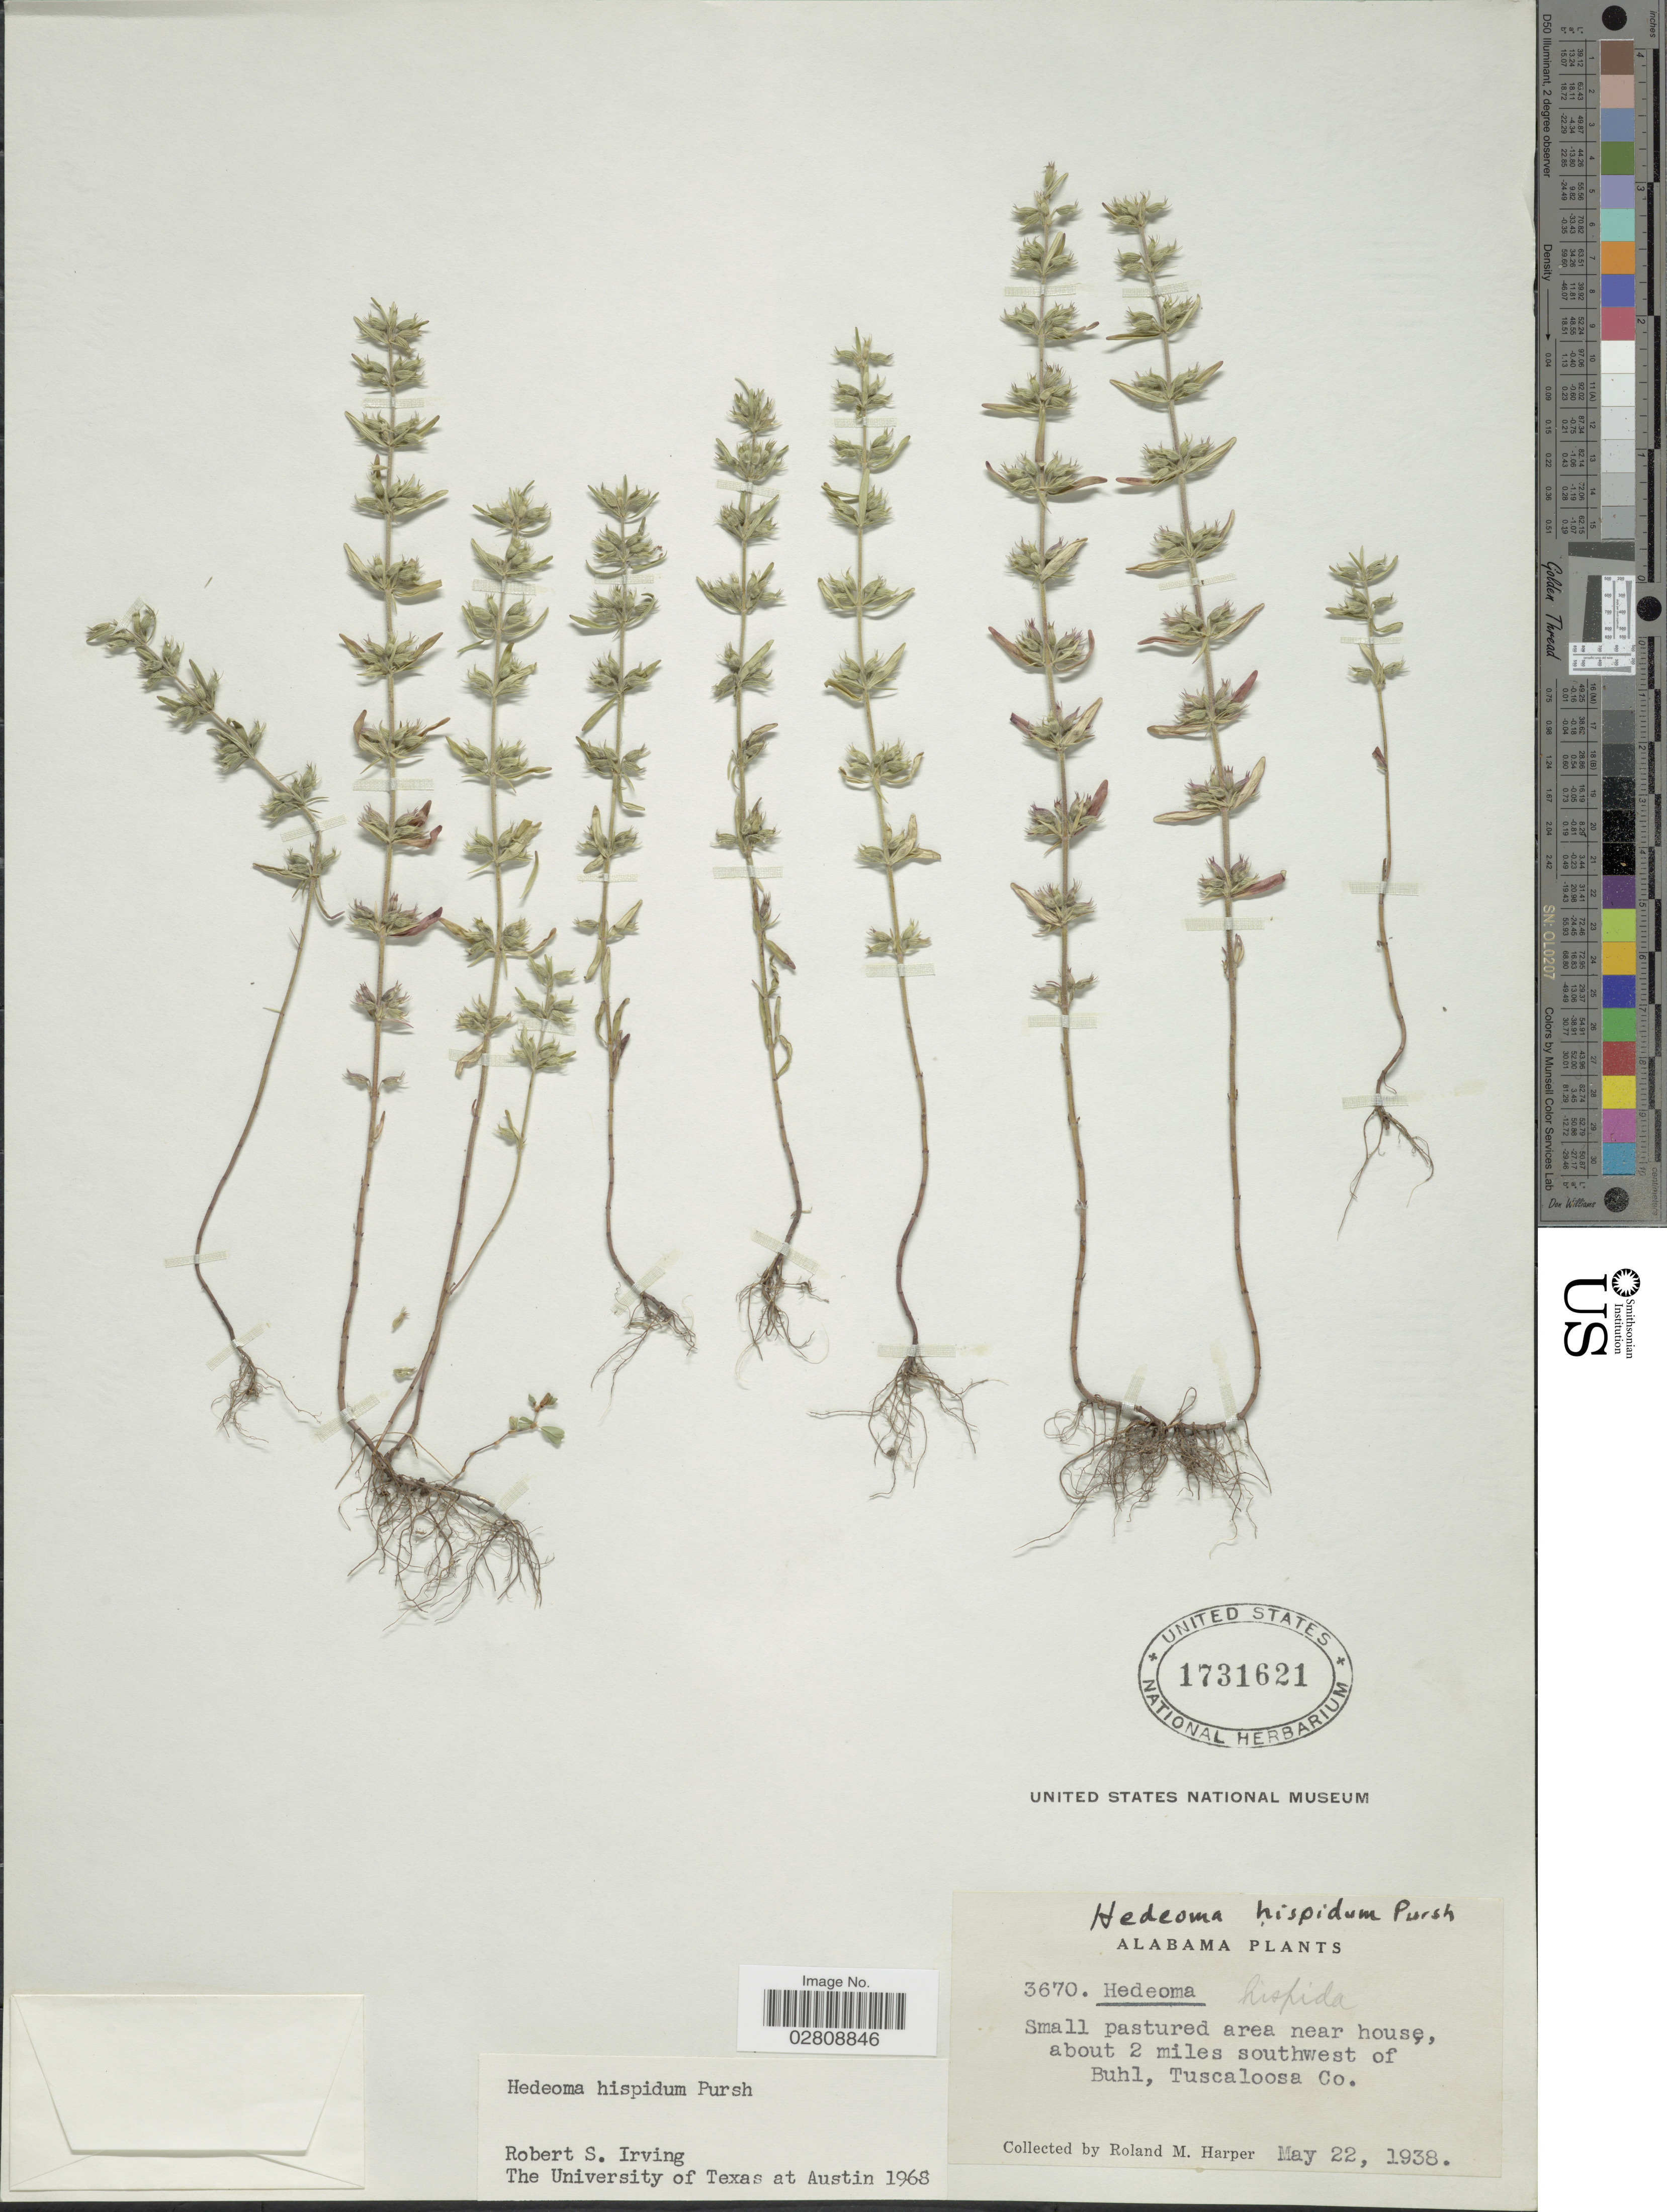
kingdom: Plantae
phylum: Tracheophyta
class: Magnoliopsida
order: Lamiales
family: Lamiaceae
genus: Hedeoma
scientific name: Hedeoma hispida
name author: Pursh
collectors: R. M. Harper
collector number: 3670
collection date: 1938-05-22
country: United States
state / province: Alabama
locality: Small pastured area near house, about 2 miles southwest of Buhl, Tuscaloosa Co.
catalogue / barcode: US 1731621